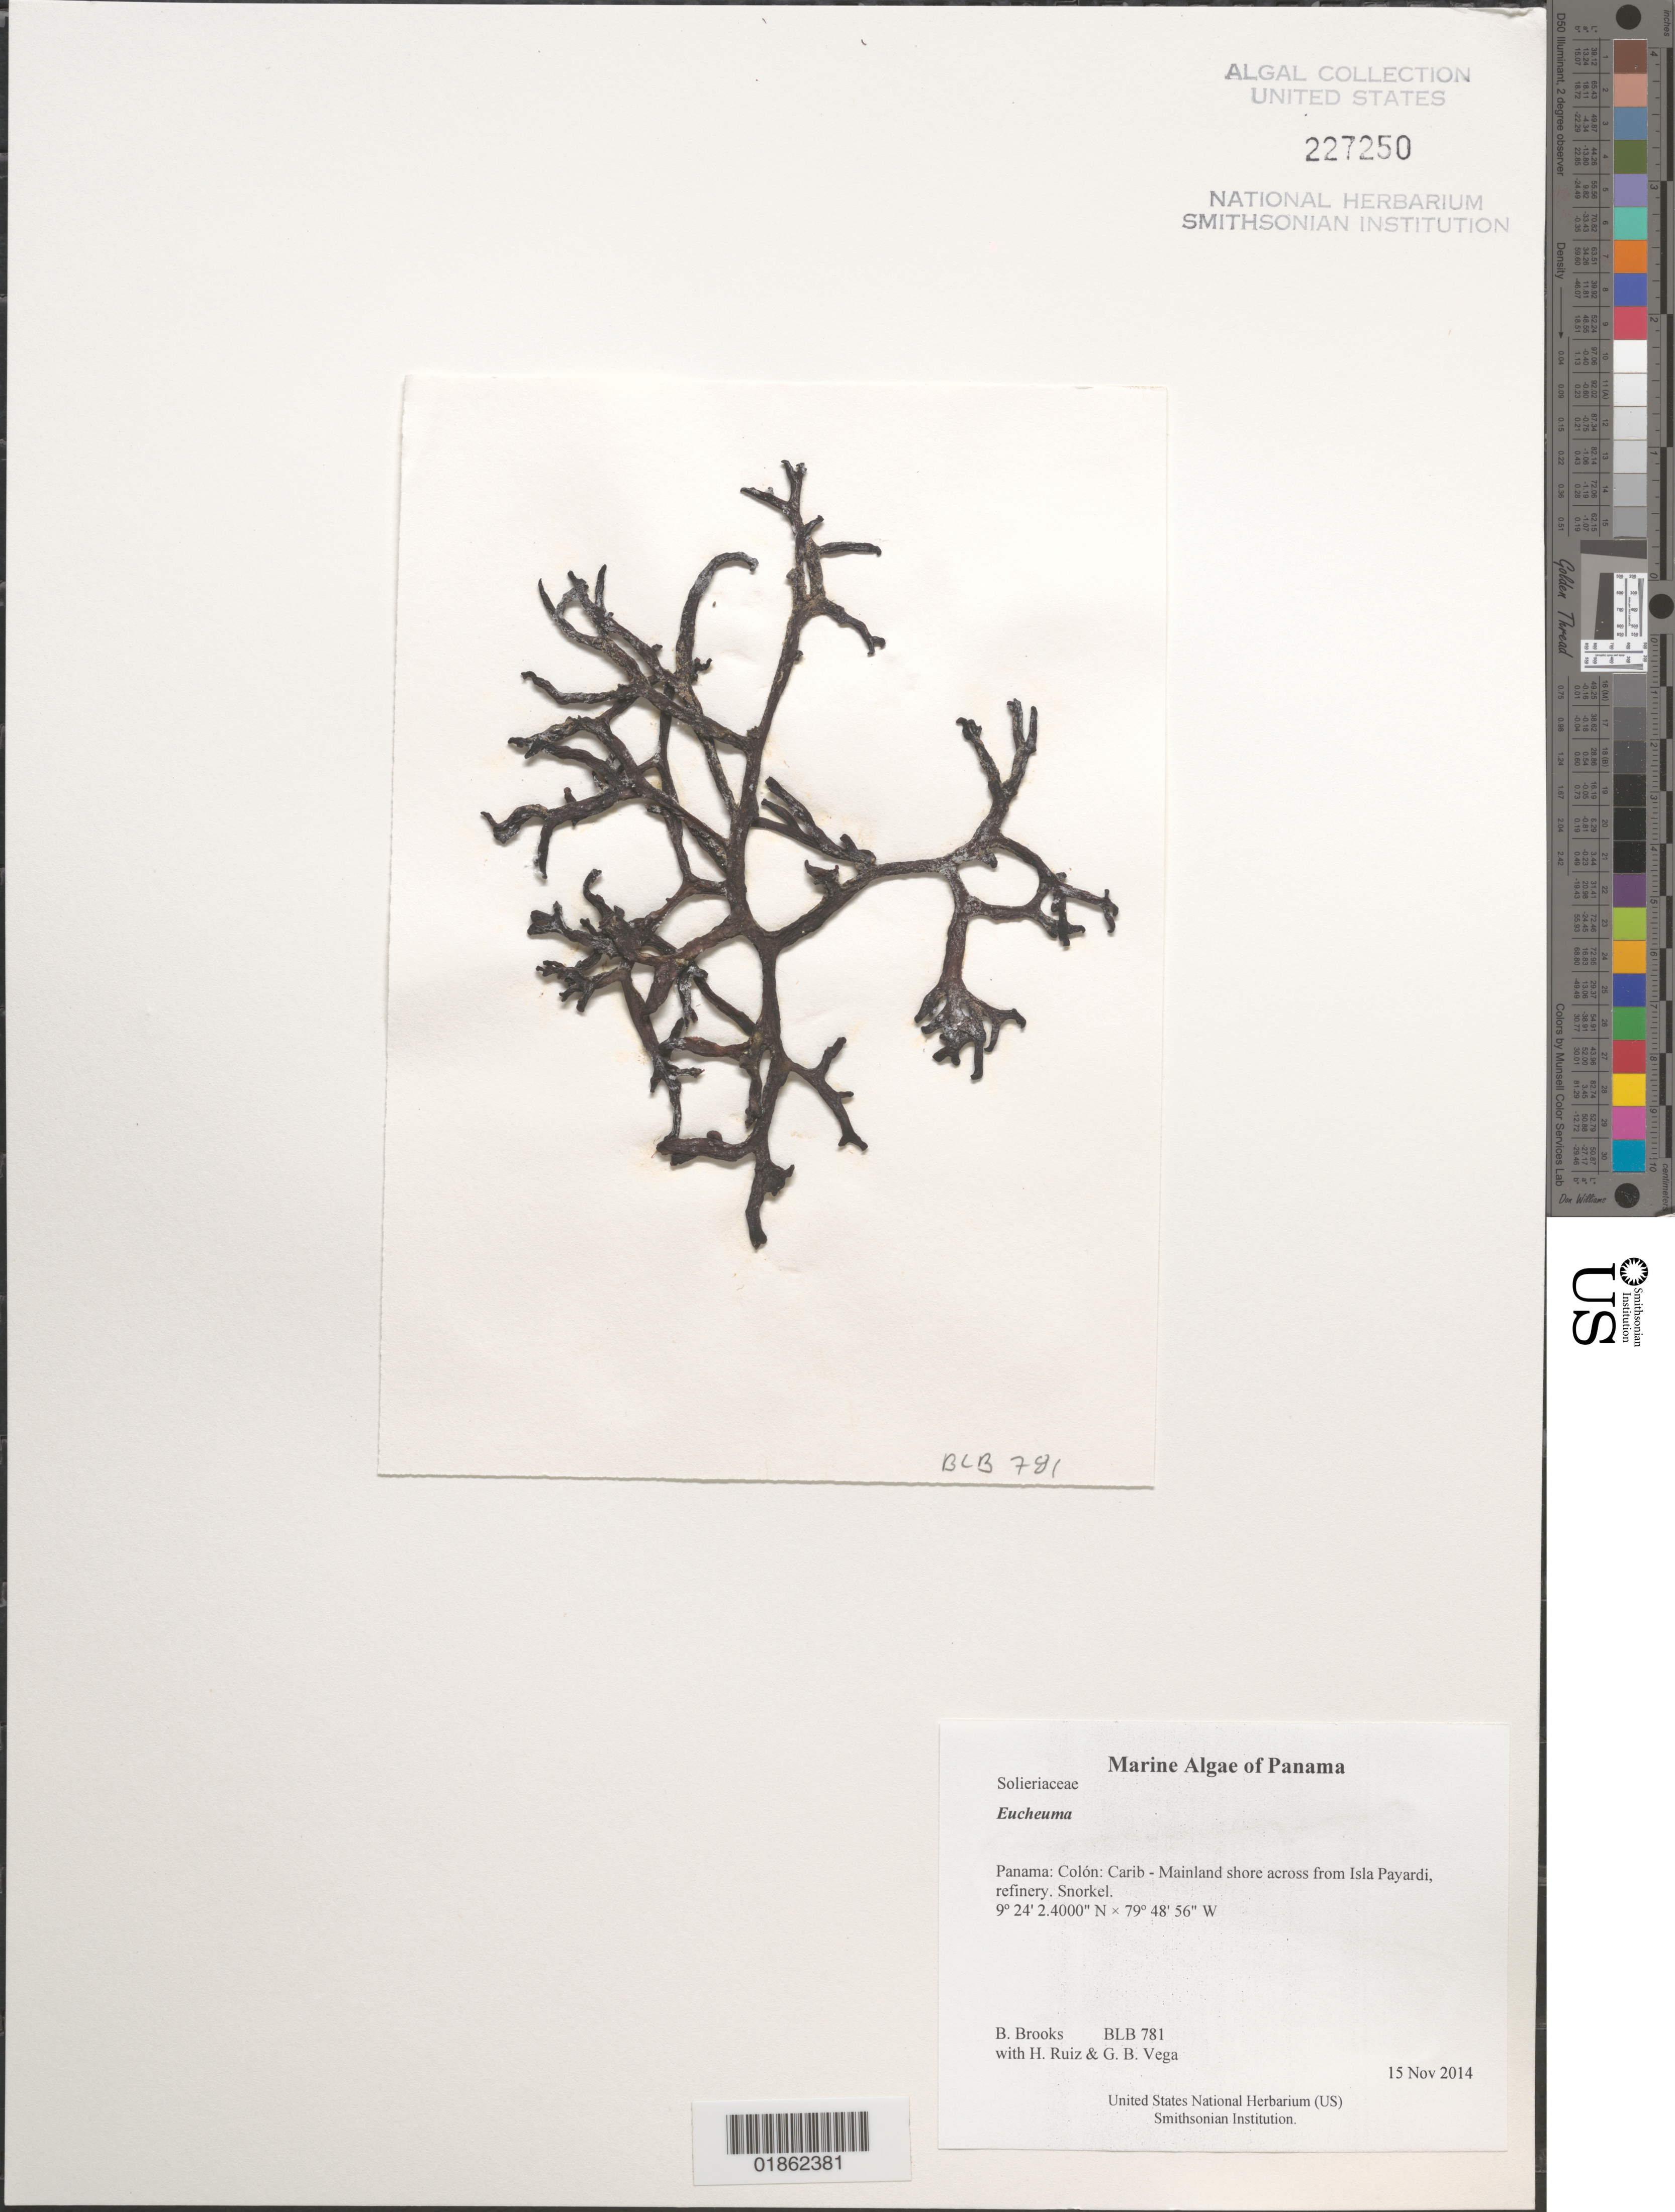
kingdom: Plantae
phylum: Rhodophyta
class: Florideophyceae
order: Gracilariales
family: Gracilariaceae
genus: Gracilaria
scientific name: Gracilaria crassissima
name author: (P. Crouan & H. Crouan) P. Crouan & H. Crouan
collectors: B. Brooks, H. Ruiz & G. B. Vega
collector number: BLB 781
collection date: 2014-11-15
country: Panama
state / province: Colón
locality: Carib - Mainland shore across from Isla Payardi, refinery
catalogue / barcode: US 227250